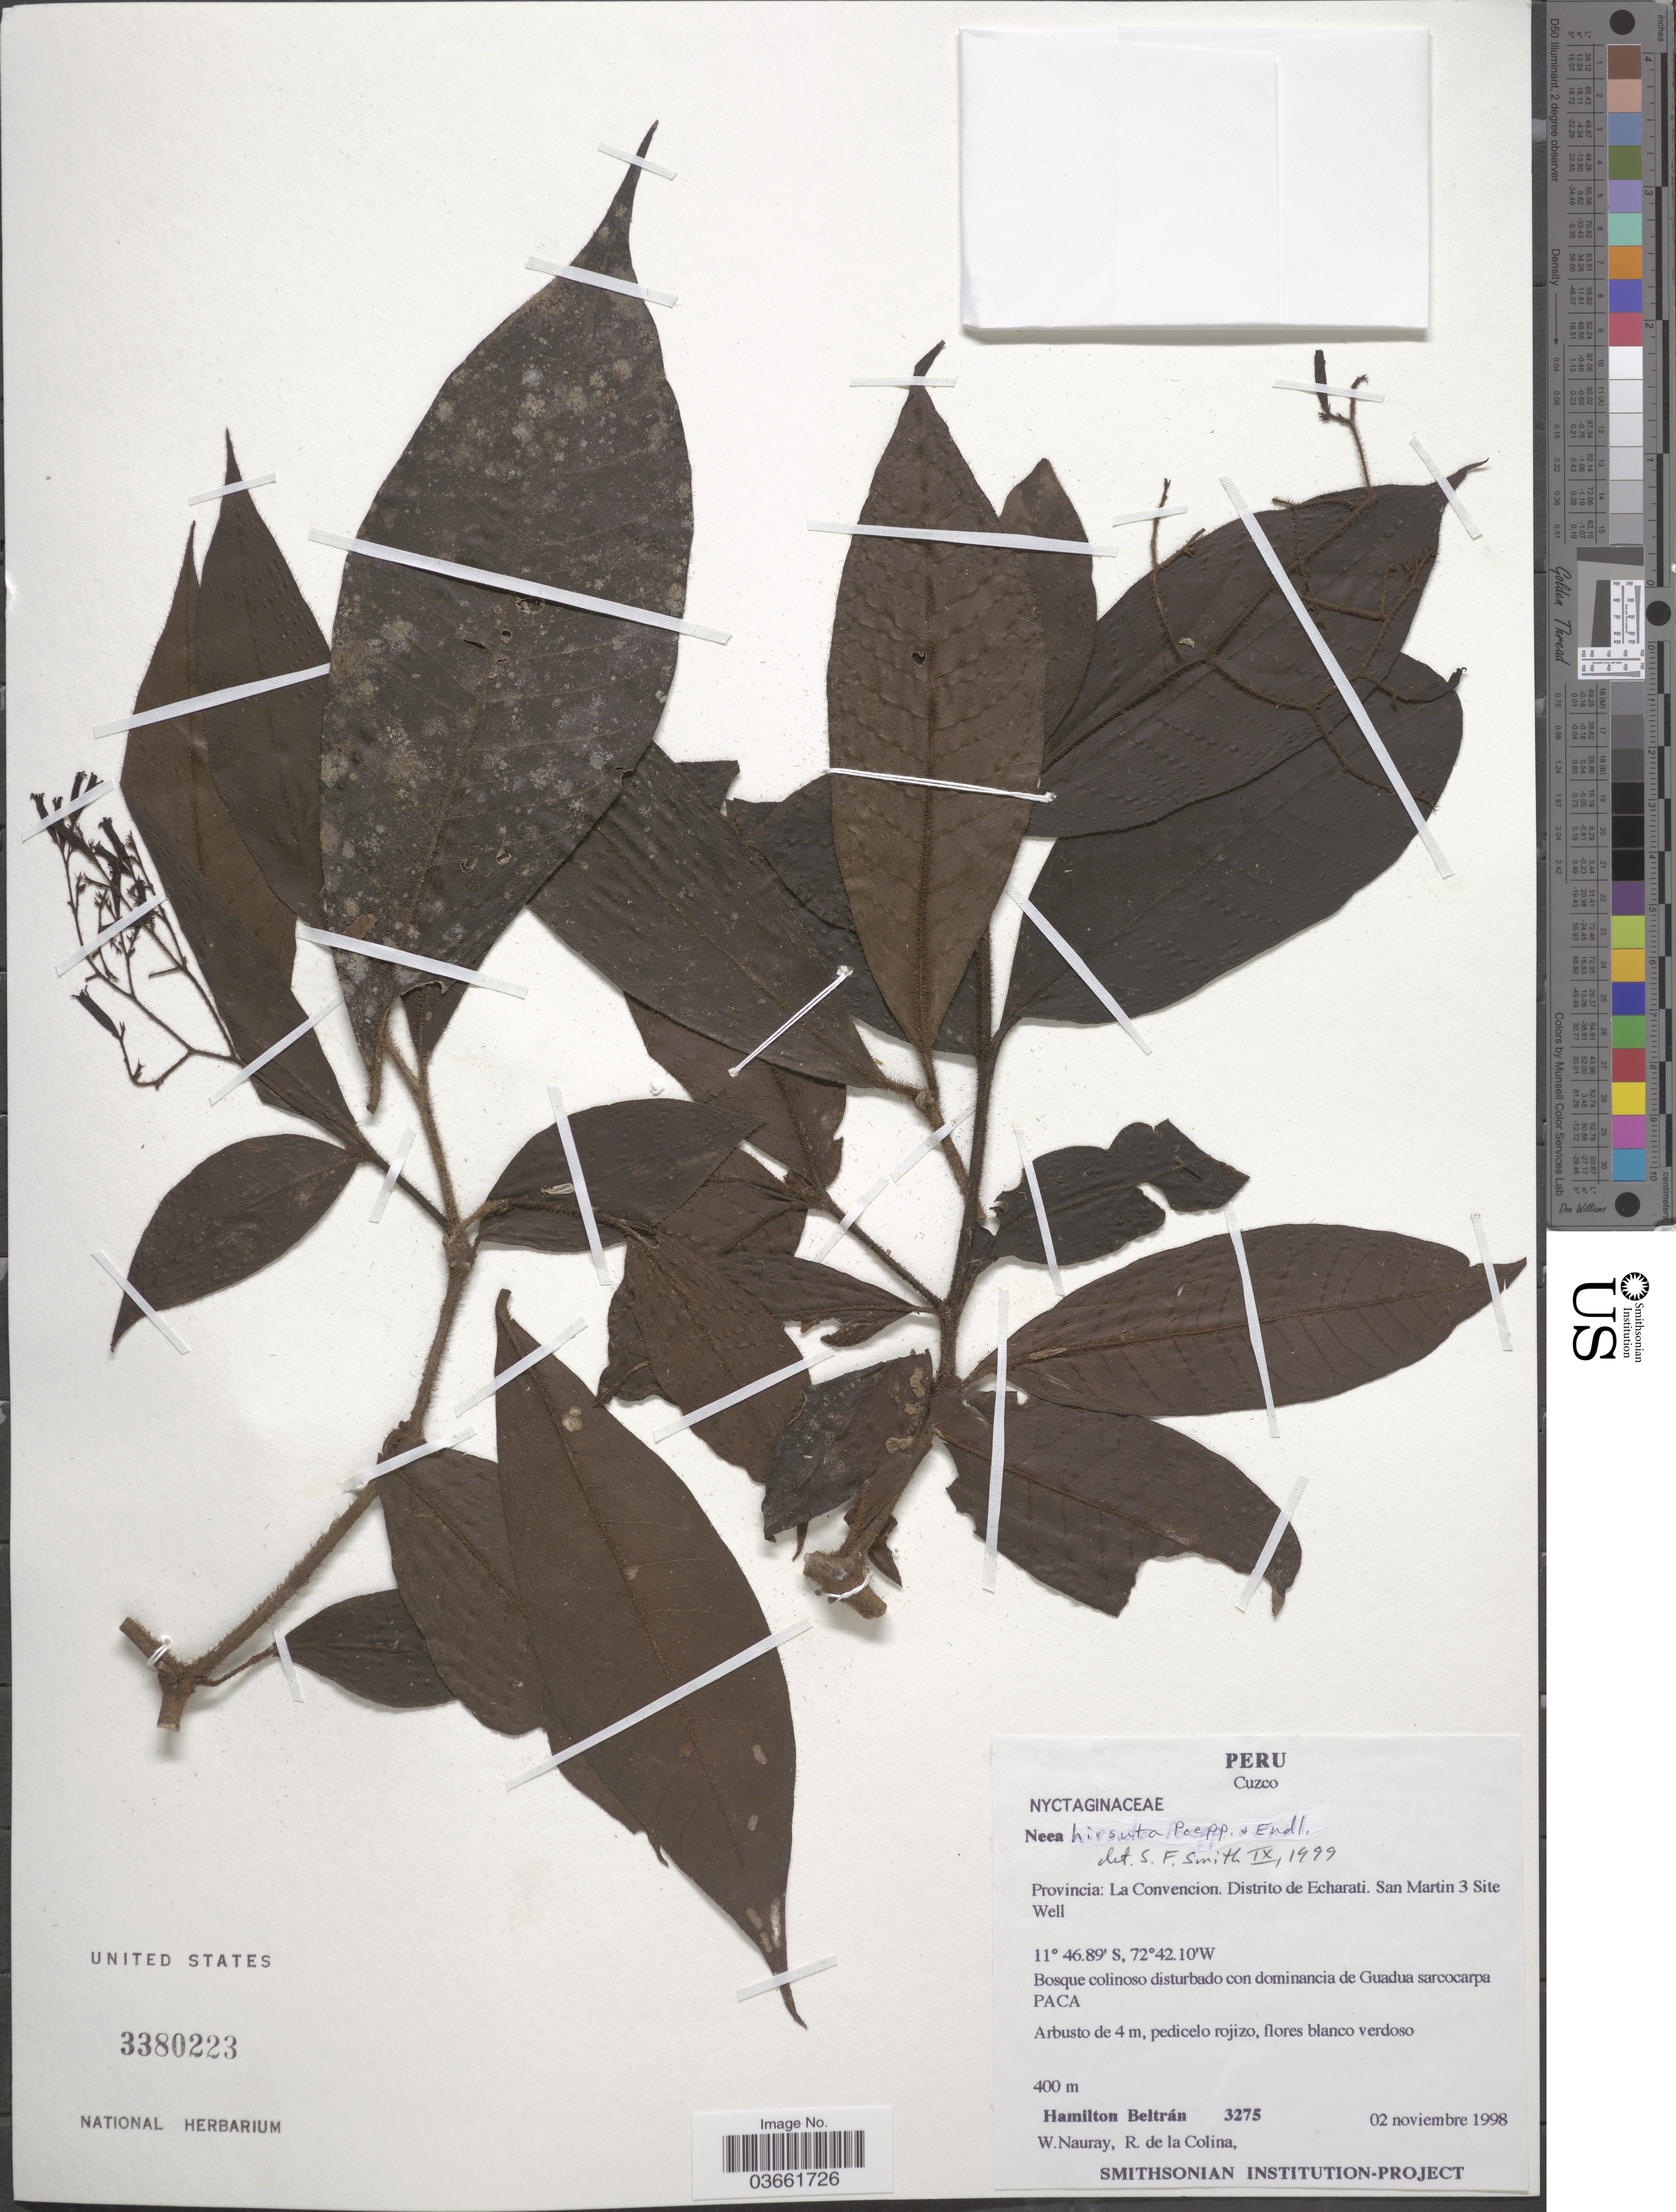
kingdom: Plantae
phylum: Tracheophyta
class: Magnoliopsida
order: Caryophyllales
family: Nyctaginaceae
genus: Neea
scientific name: Neea hirsuta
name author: Poepp. & Endl.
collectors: H. Beltran, W. Nauray & R. Colina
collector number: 3275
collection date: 1998-11-02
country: Peru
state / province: Cusco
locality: Cuzco, Provincia: La Convencion. Distrito de Echarati. San Martin 3 Site Well.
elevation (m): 400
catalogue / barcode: US 3380223